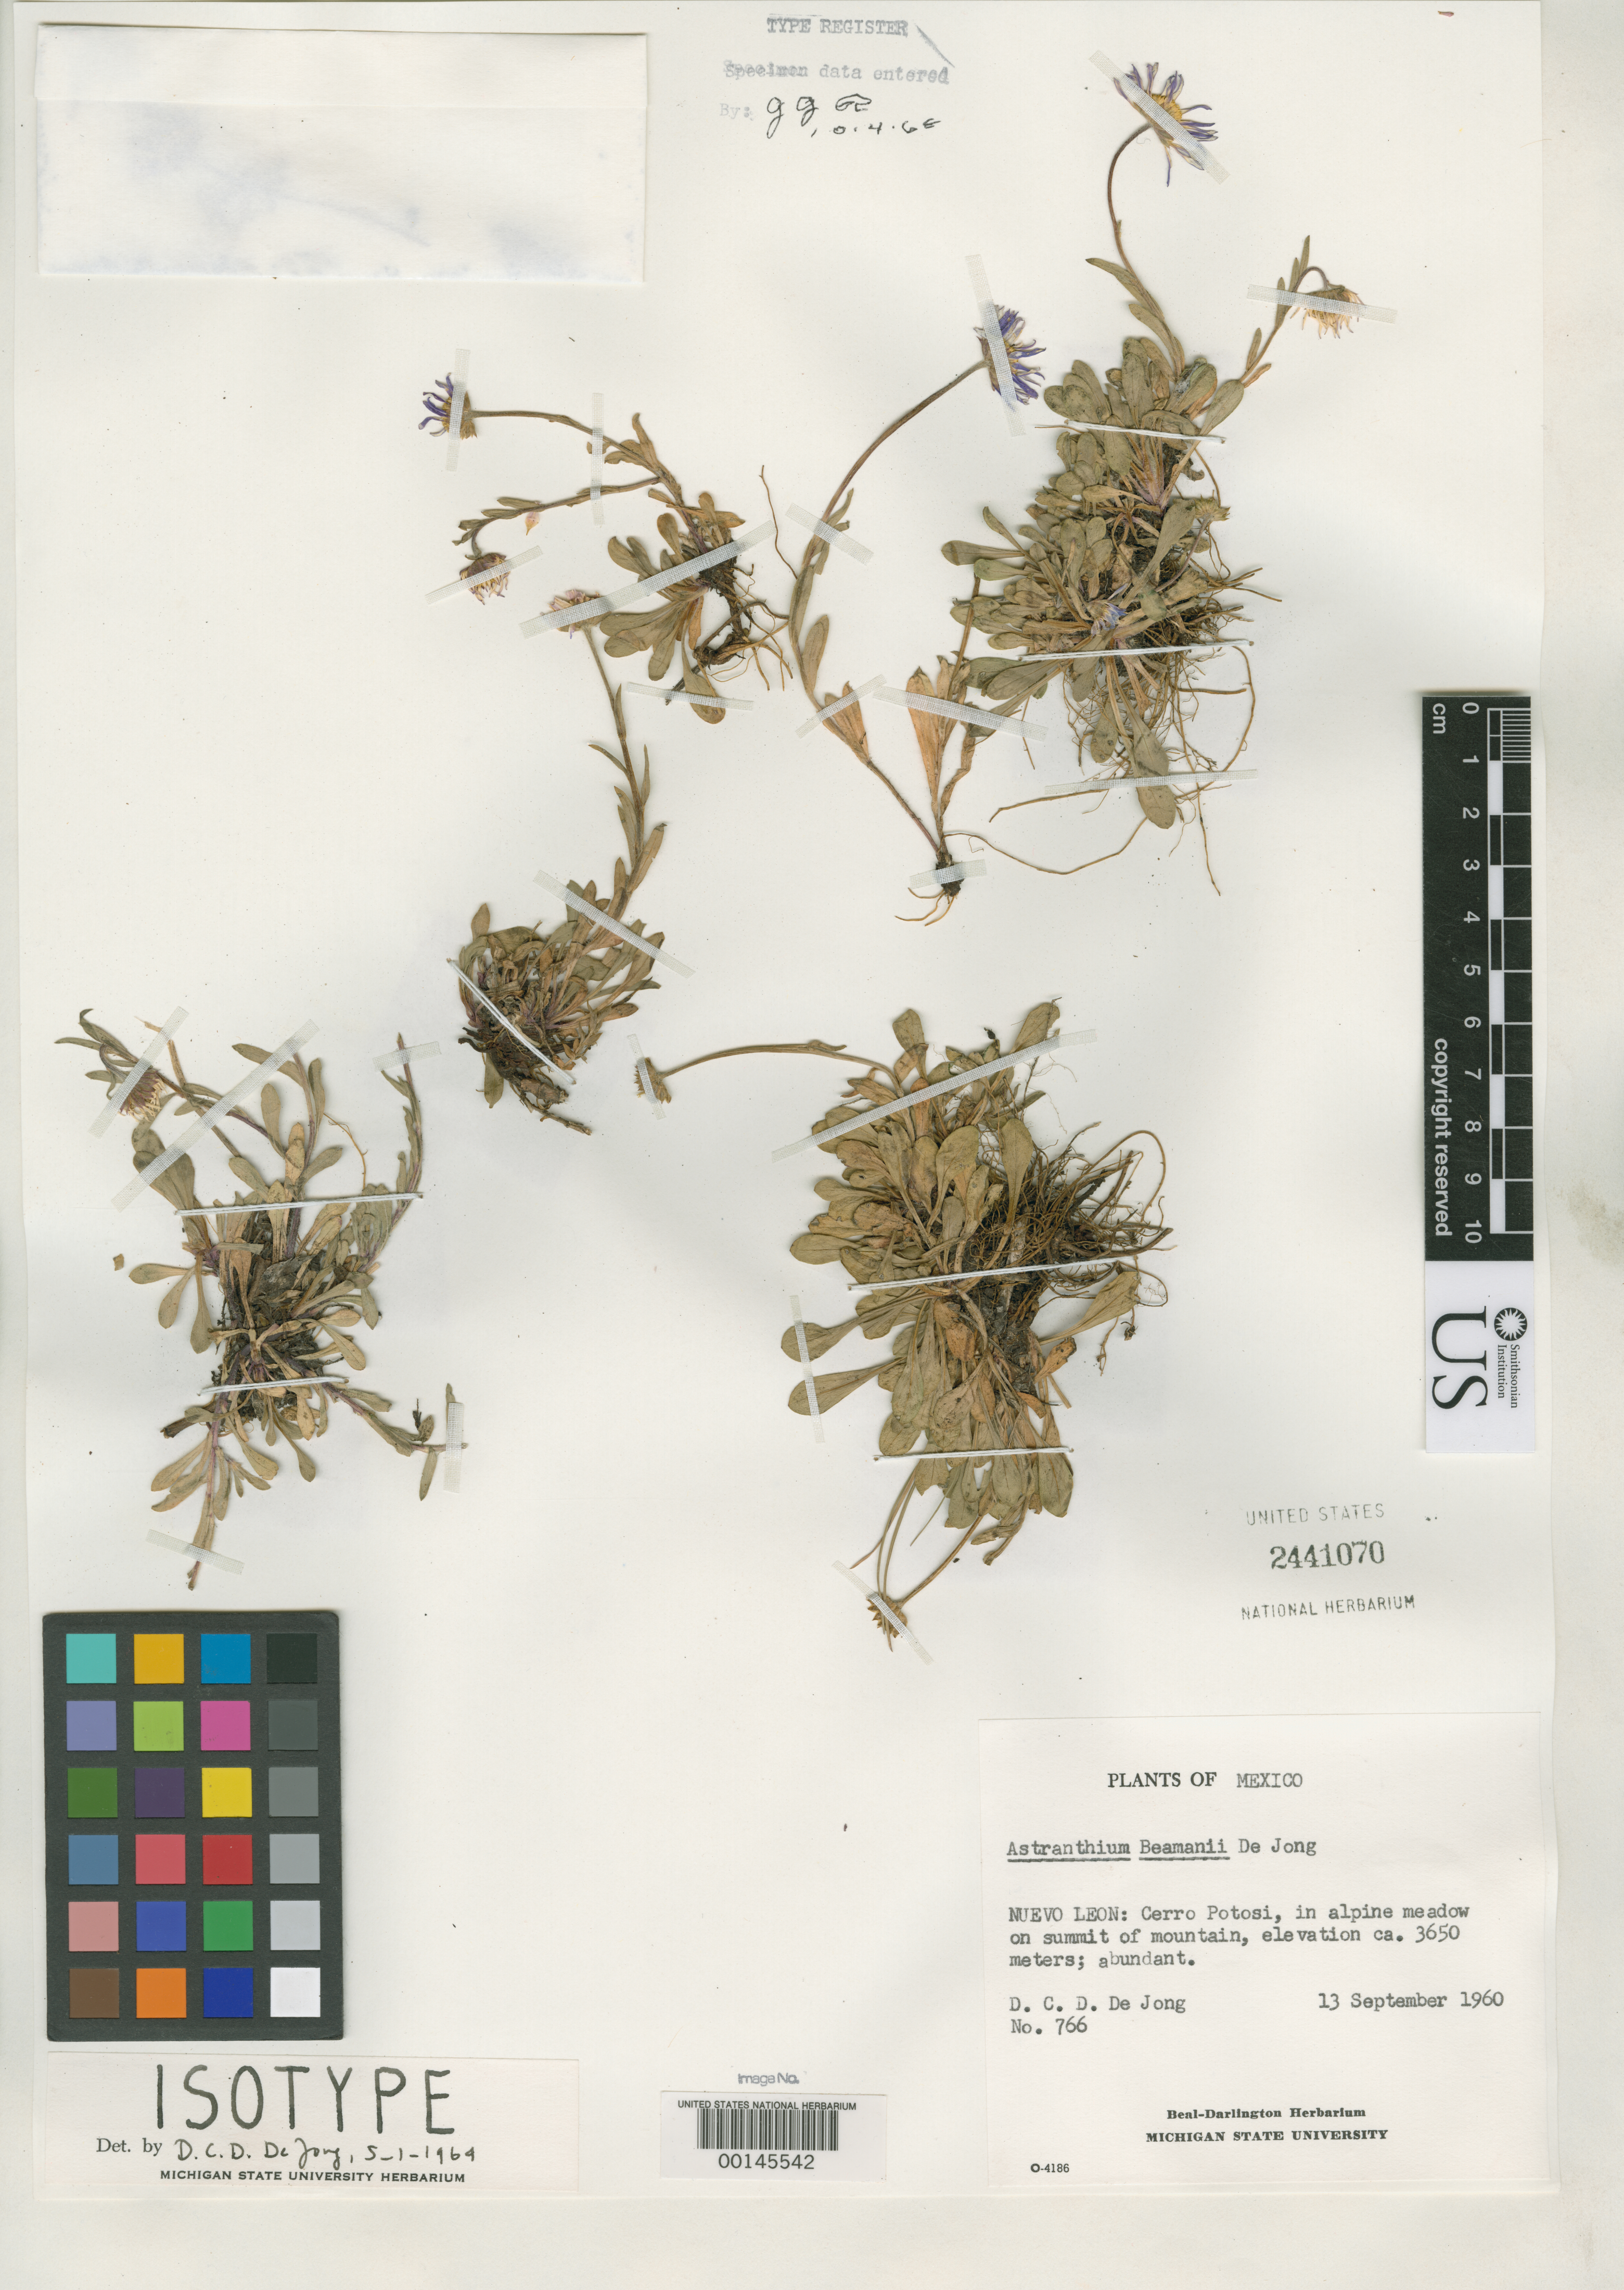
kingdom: Plantae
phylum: Tracheophyta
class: Magnoliopsida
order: Asterales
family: Asteraceae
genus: Astranthium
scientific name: Astranthium beamanii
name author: de Jong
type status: Isotype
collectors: D. Dejong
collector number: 766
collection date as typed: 13 Sep 1960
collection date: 1960-09-13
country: Mexico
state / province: Nuevo León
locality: Cerro Potosi.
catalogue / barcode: US 2441070